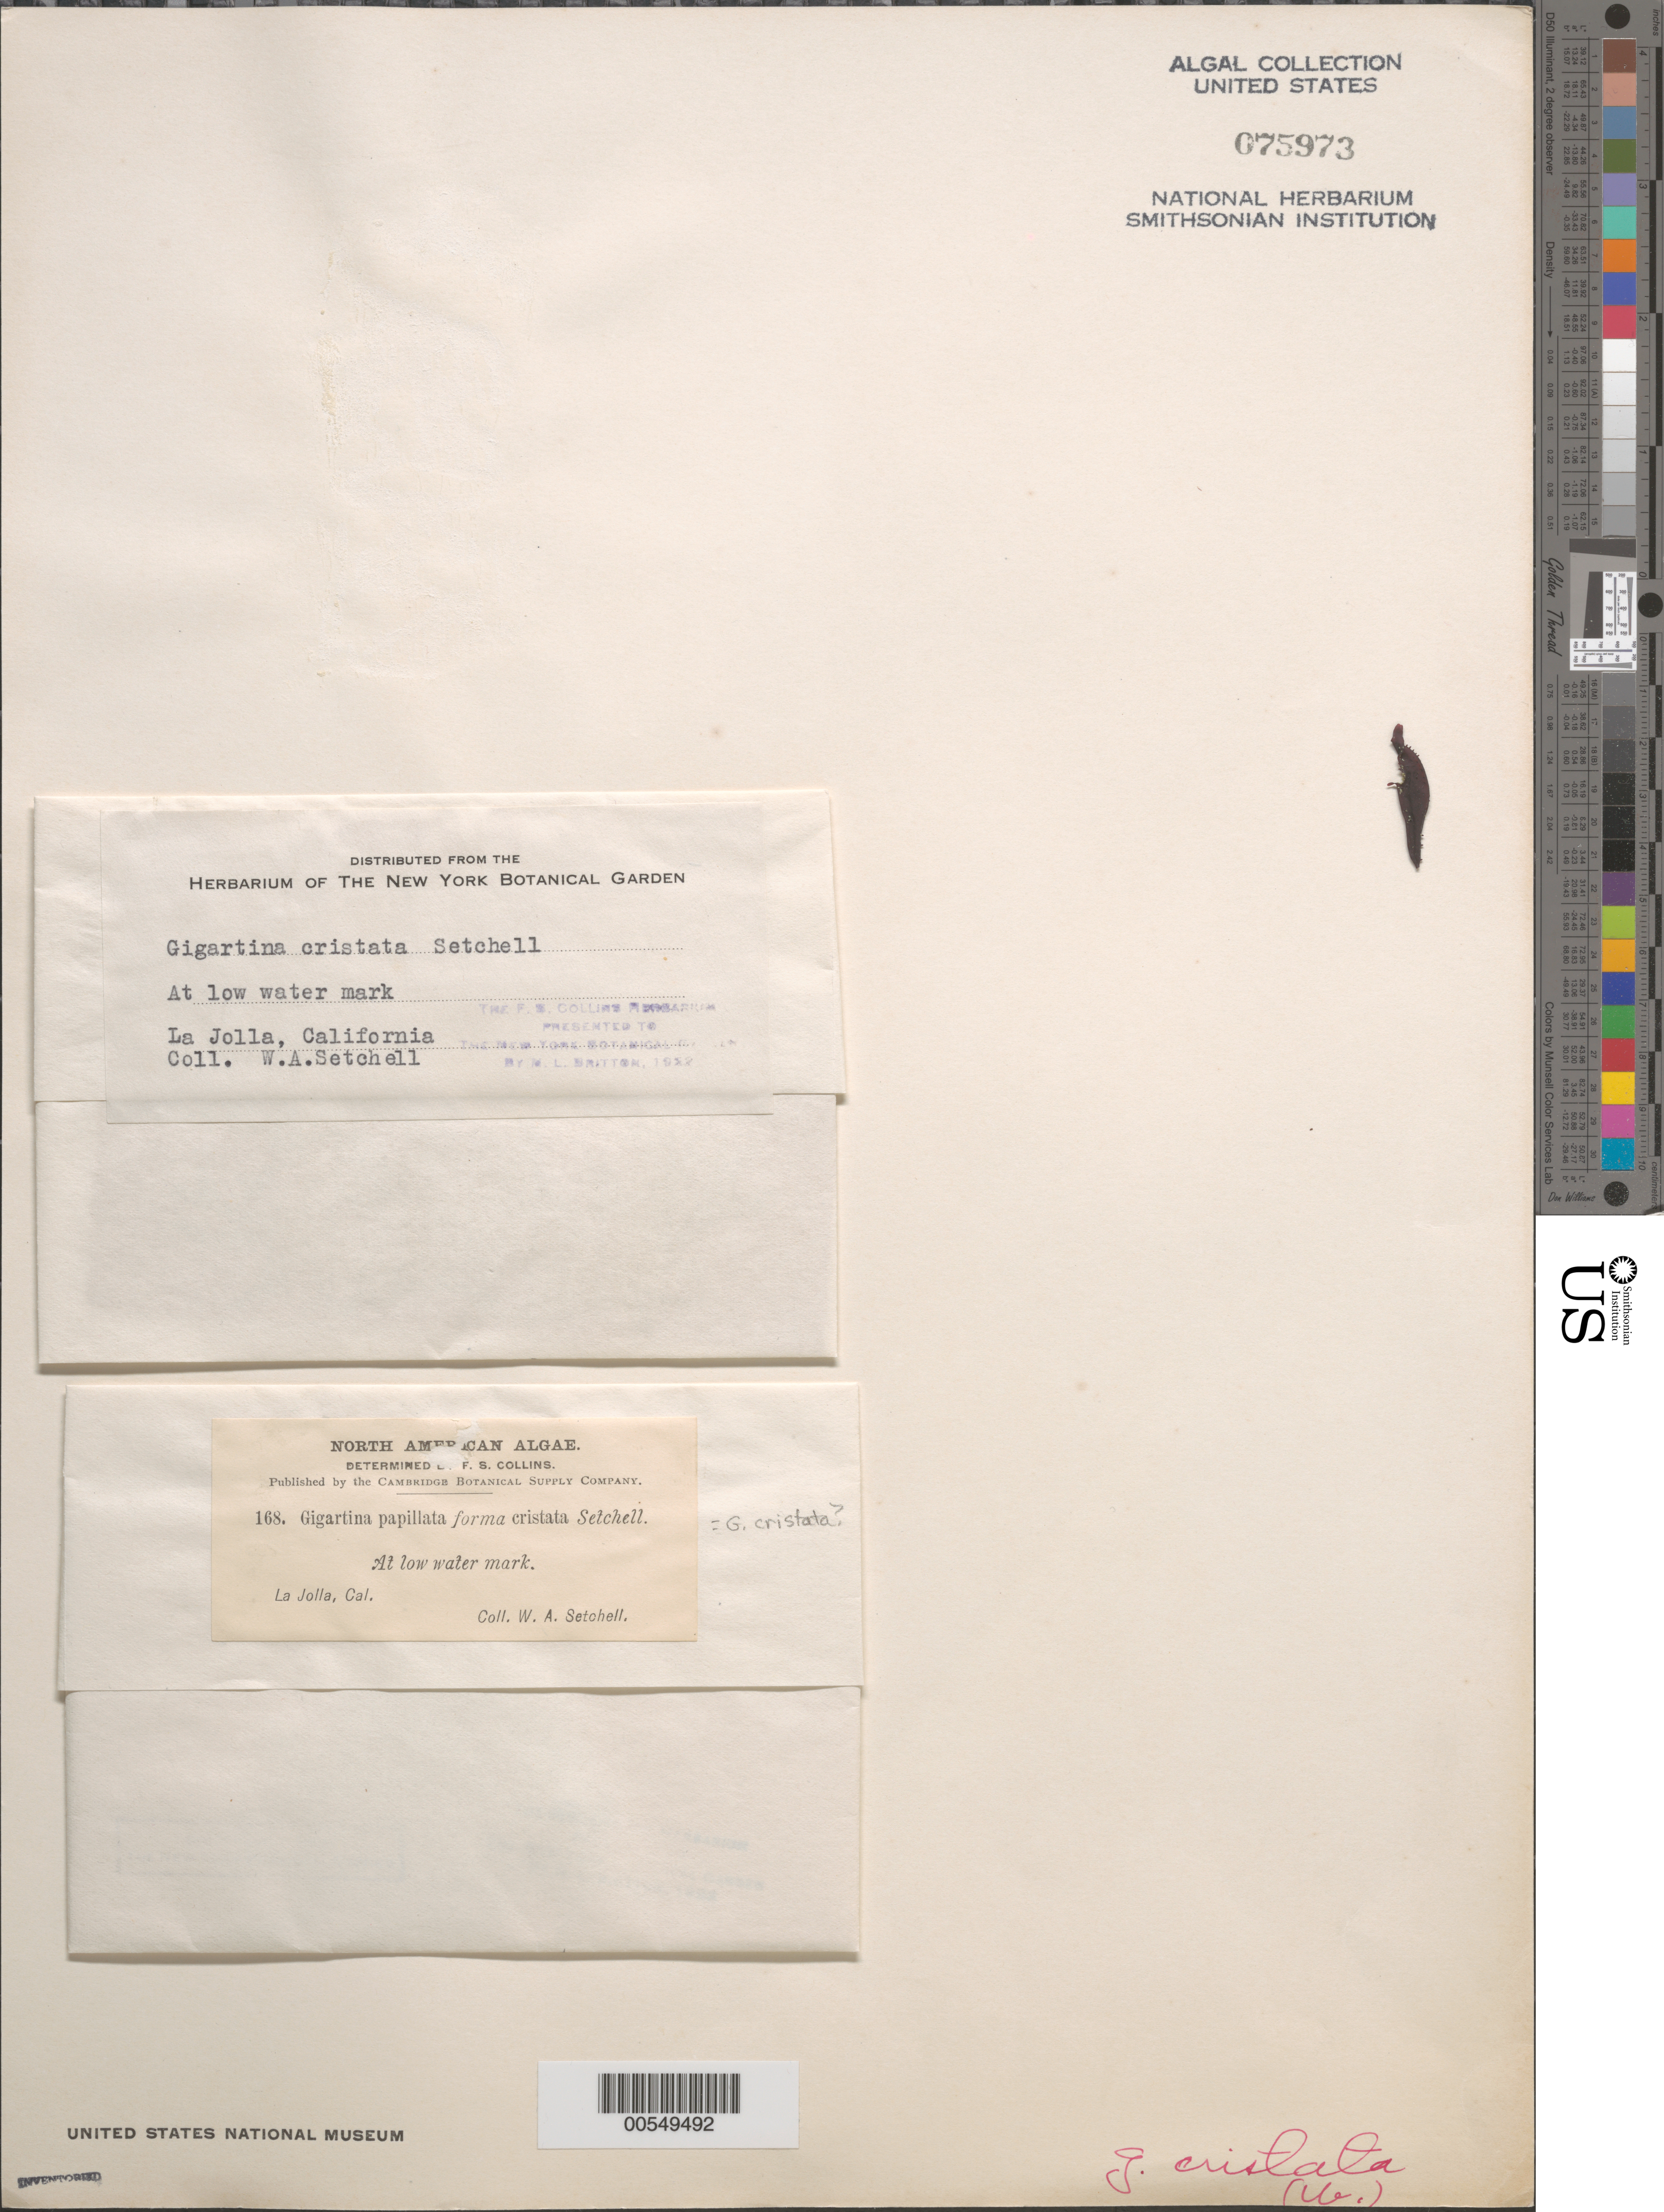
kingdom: Plantae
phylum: Rhodophyta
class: Florideophyceae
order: Gigartinales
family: Phyllophoraceae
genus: Mastocarpus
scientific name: Mastocarpus cristata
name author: (Setchell) S.C. Lindstrom et al.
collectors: W. Setchell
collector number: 168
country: United States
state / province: California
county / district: San Diego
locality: La Jolla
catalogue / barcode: US 75973